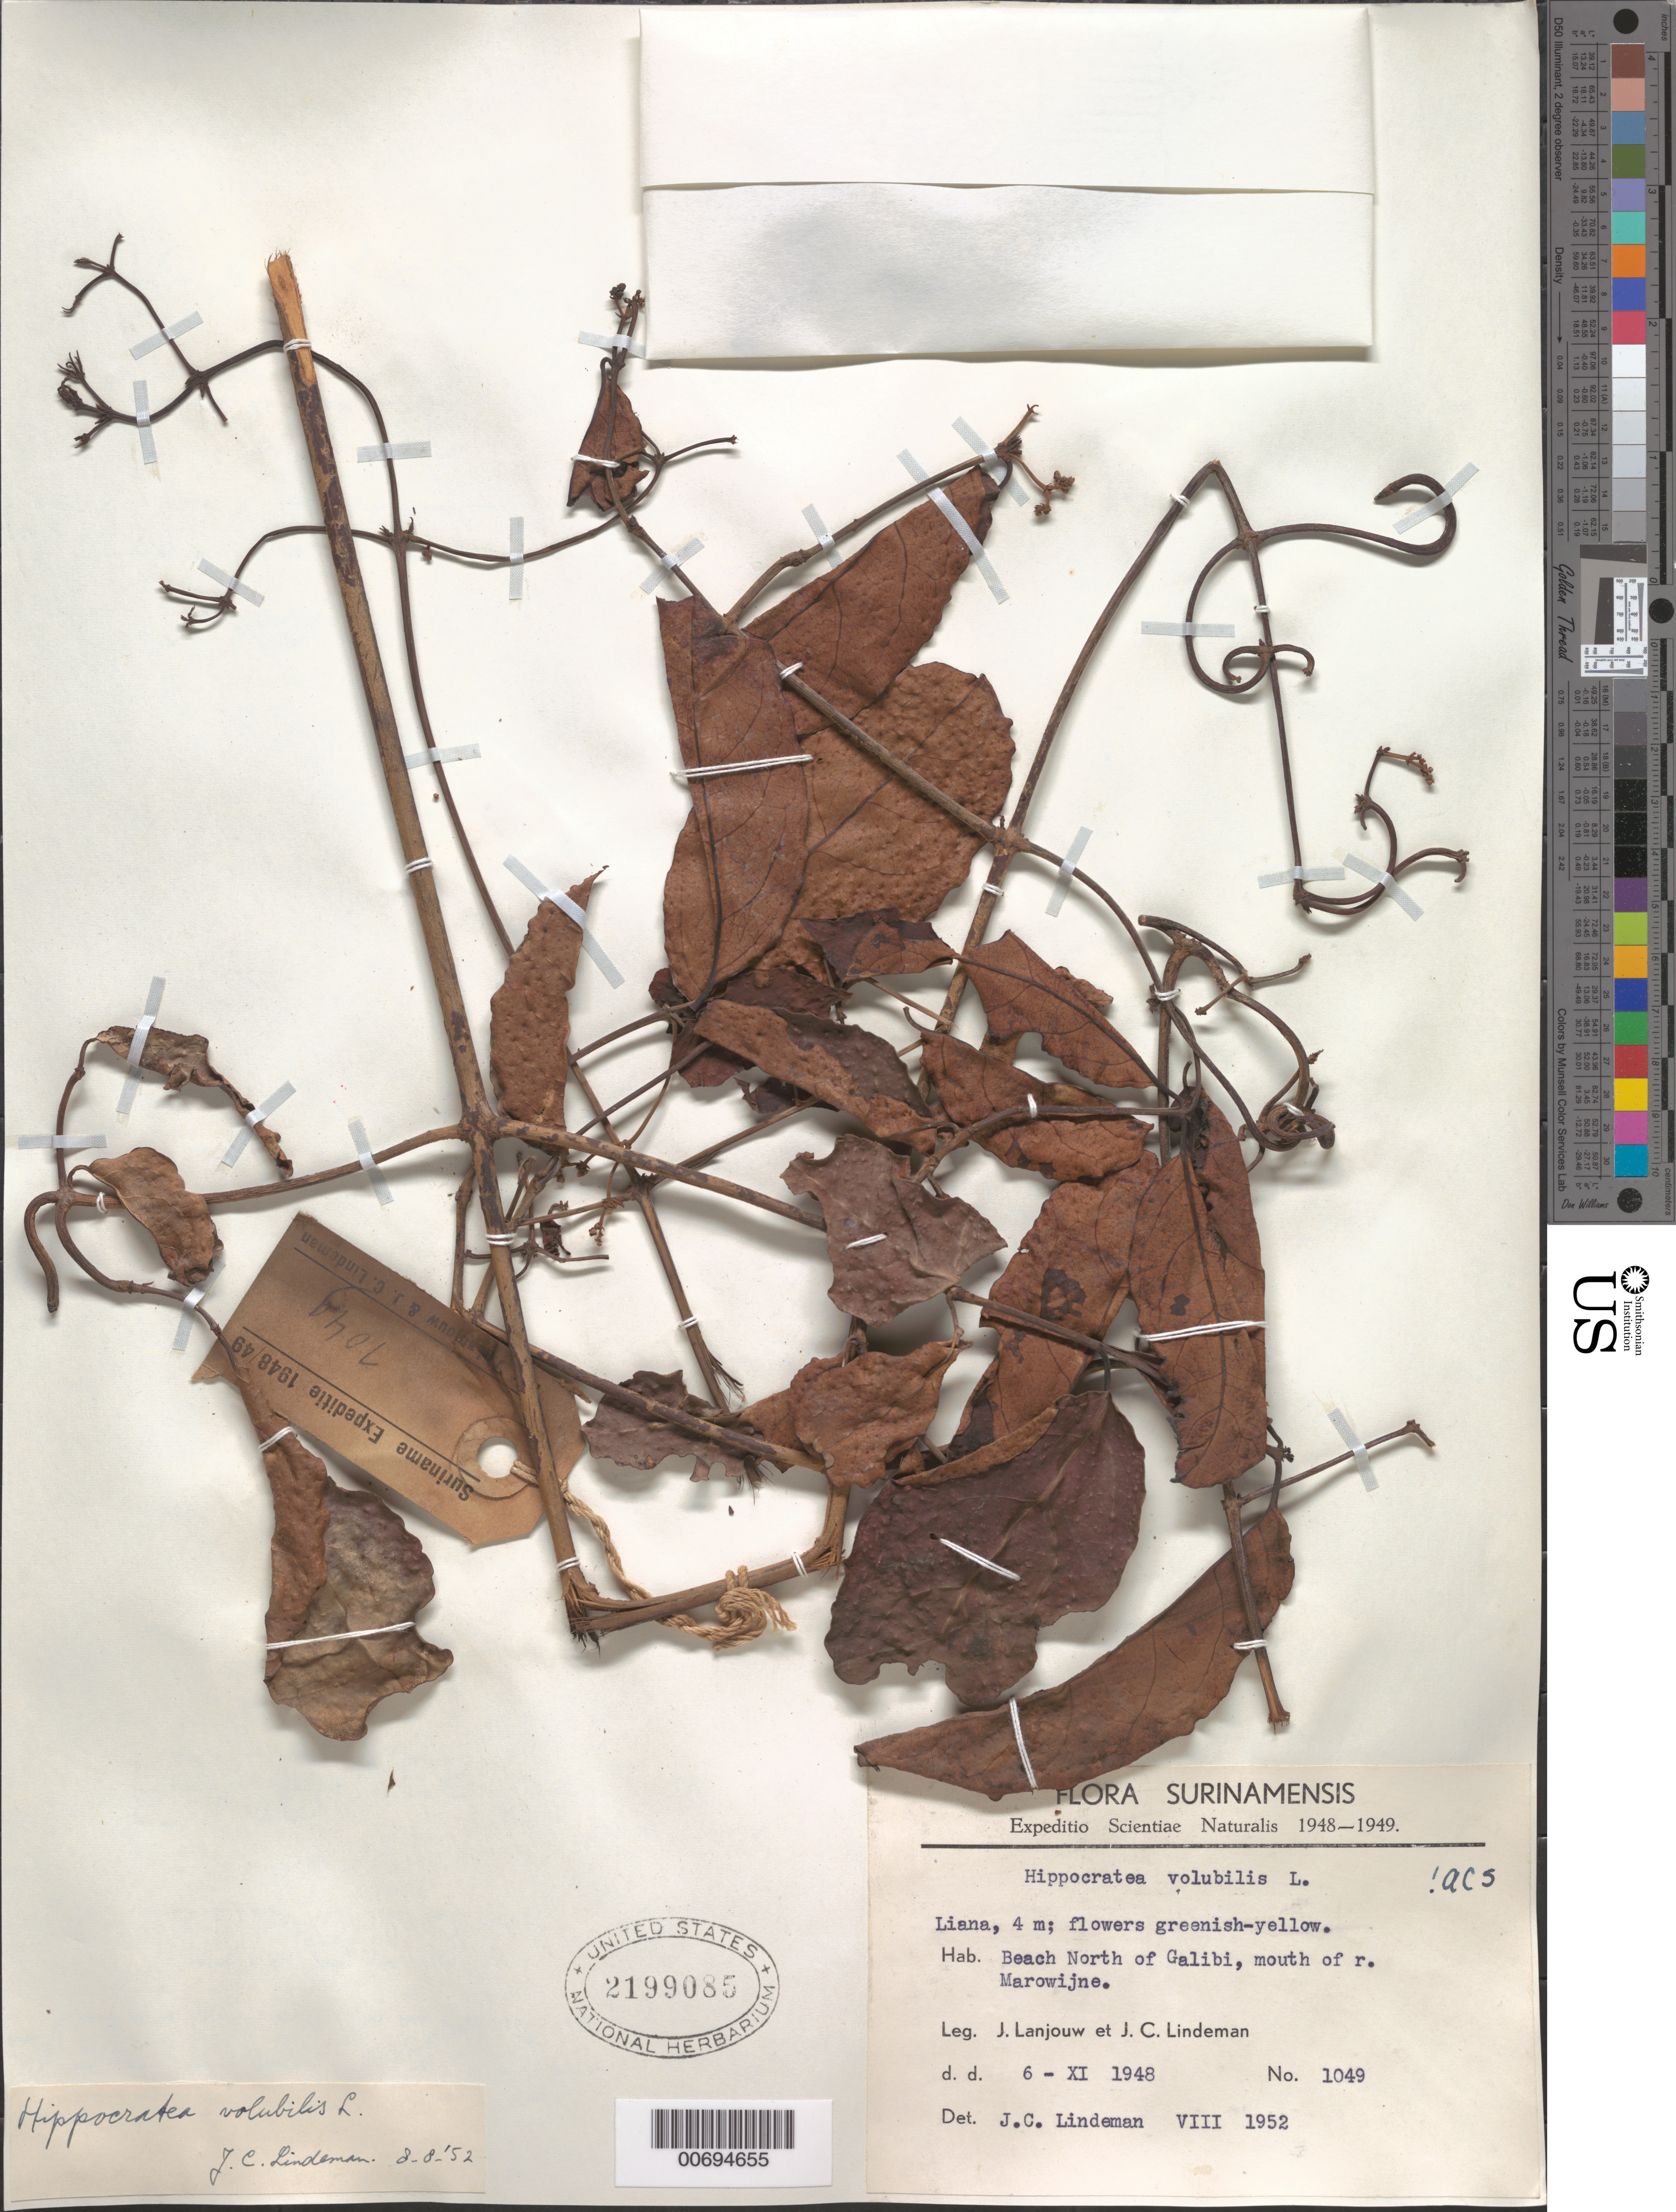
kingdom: Plantae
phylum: Tracheophyta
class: Magnoliopsida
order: Celastrales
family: Celastraceae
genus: Hippocratea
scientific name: Hippocratea volubilis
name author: L.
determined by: Lindeman, J. C.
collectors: J. Lanjouw & J. C. Lindeman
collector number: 48 1049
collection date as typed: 6-Nov-48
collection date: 1948-11-06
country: Suriname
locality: Marowijne R., mouth of; near plantation Galibi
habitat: Beach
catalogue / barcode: US 2199085